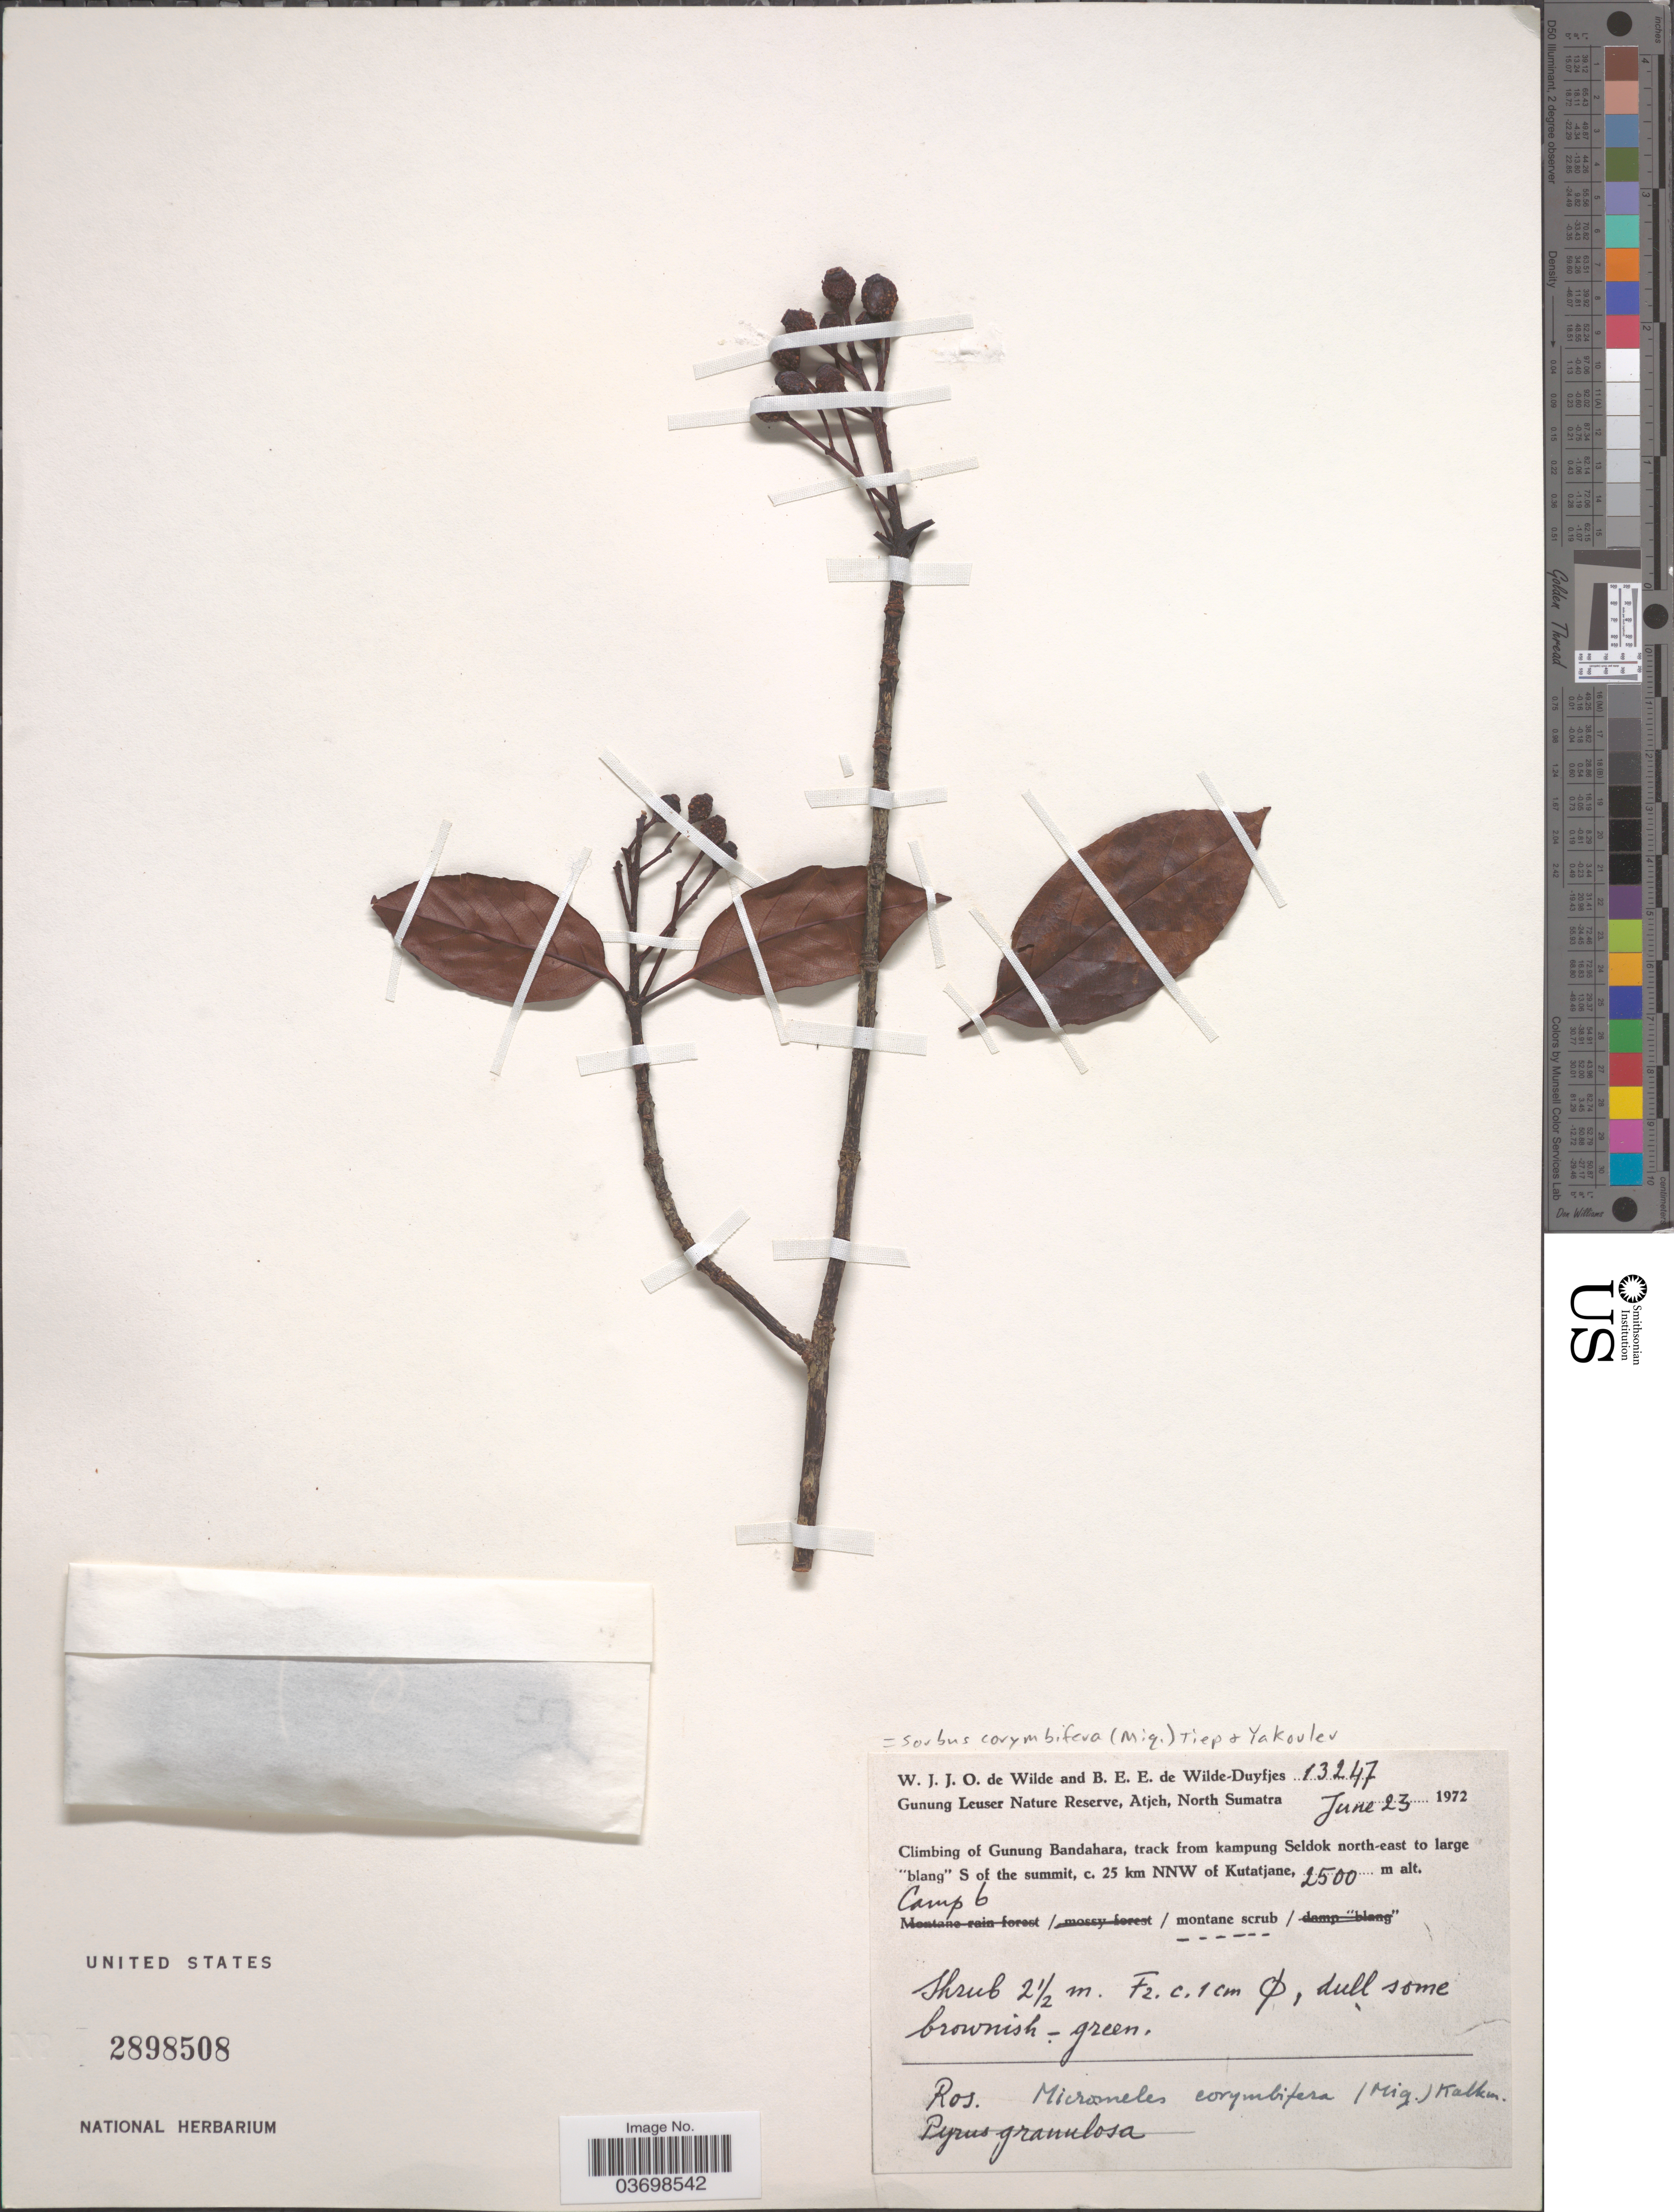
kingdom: Plantae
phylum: Tracheophyta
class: Magnoliopsida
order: Rosales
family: Rosaceae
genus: Sorbus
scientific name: Sorbus corymbifera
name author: (Miq.) T.H. Nguyên & Yakovlev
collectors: W. J. de Wilde & B. E. de Wilde-Duyfjes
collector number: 13247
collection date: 1972-06-23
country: Indonesia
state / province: Sumatra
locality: Gunung Leuser Nature Reserve, Atjeh, North Sumatra. Climbing of Gunung Bandahara, track from kampung Seldok north-east to large 'blang' S of the summit, c. 25 km NNW of Kutatjane, Camp 6.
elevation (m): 2500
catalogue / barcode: US 2898508